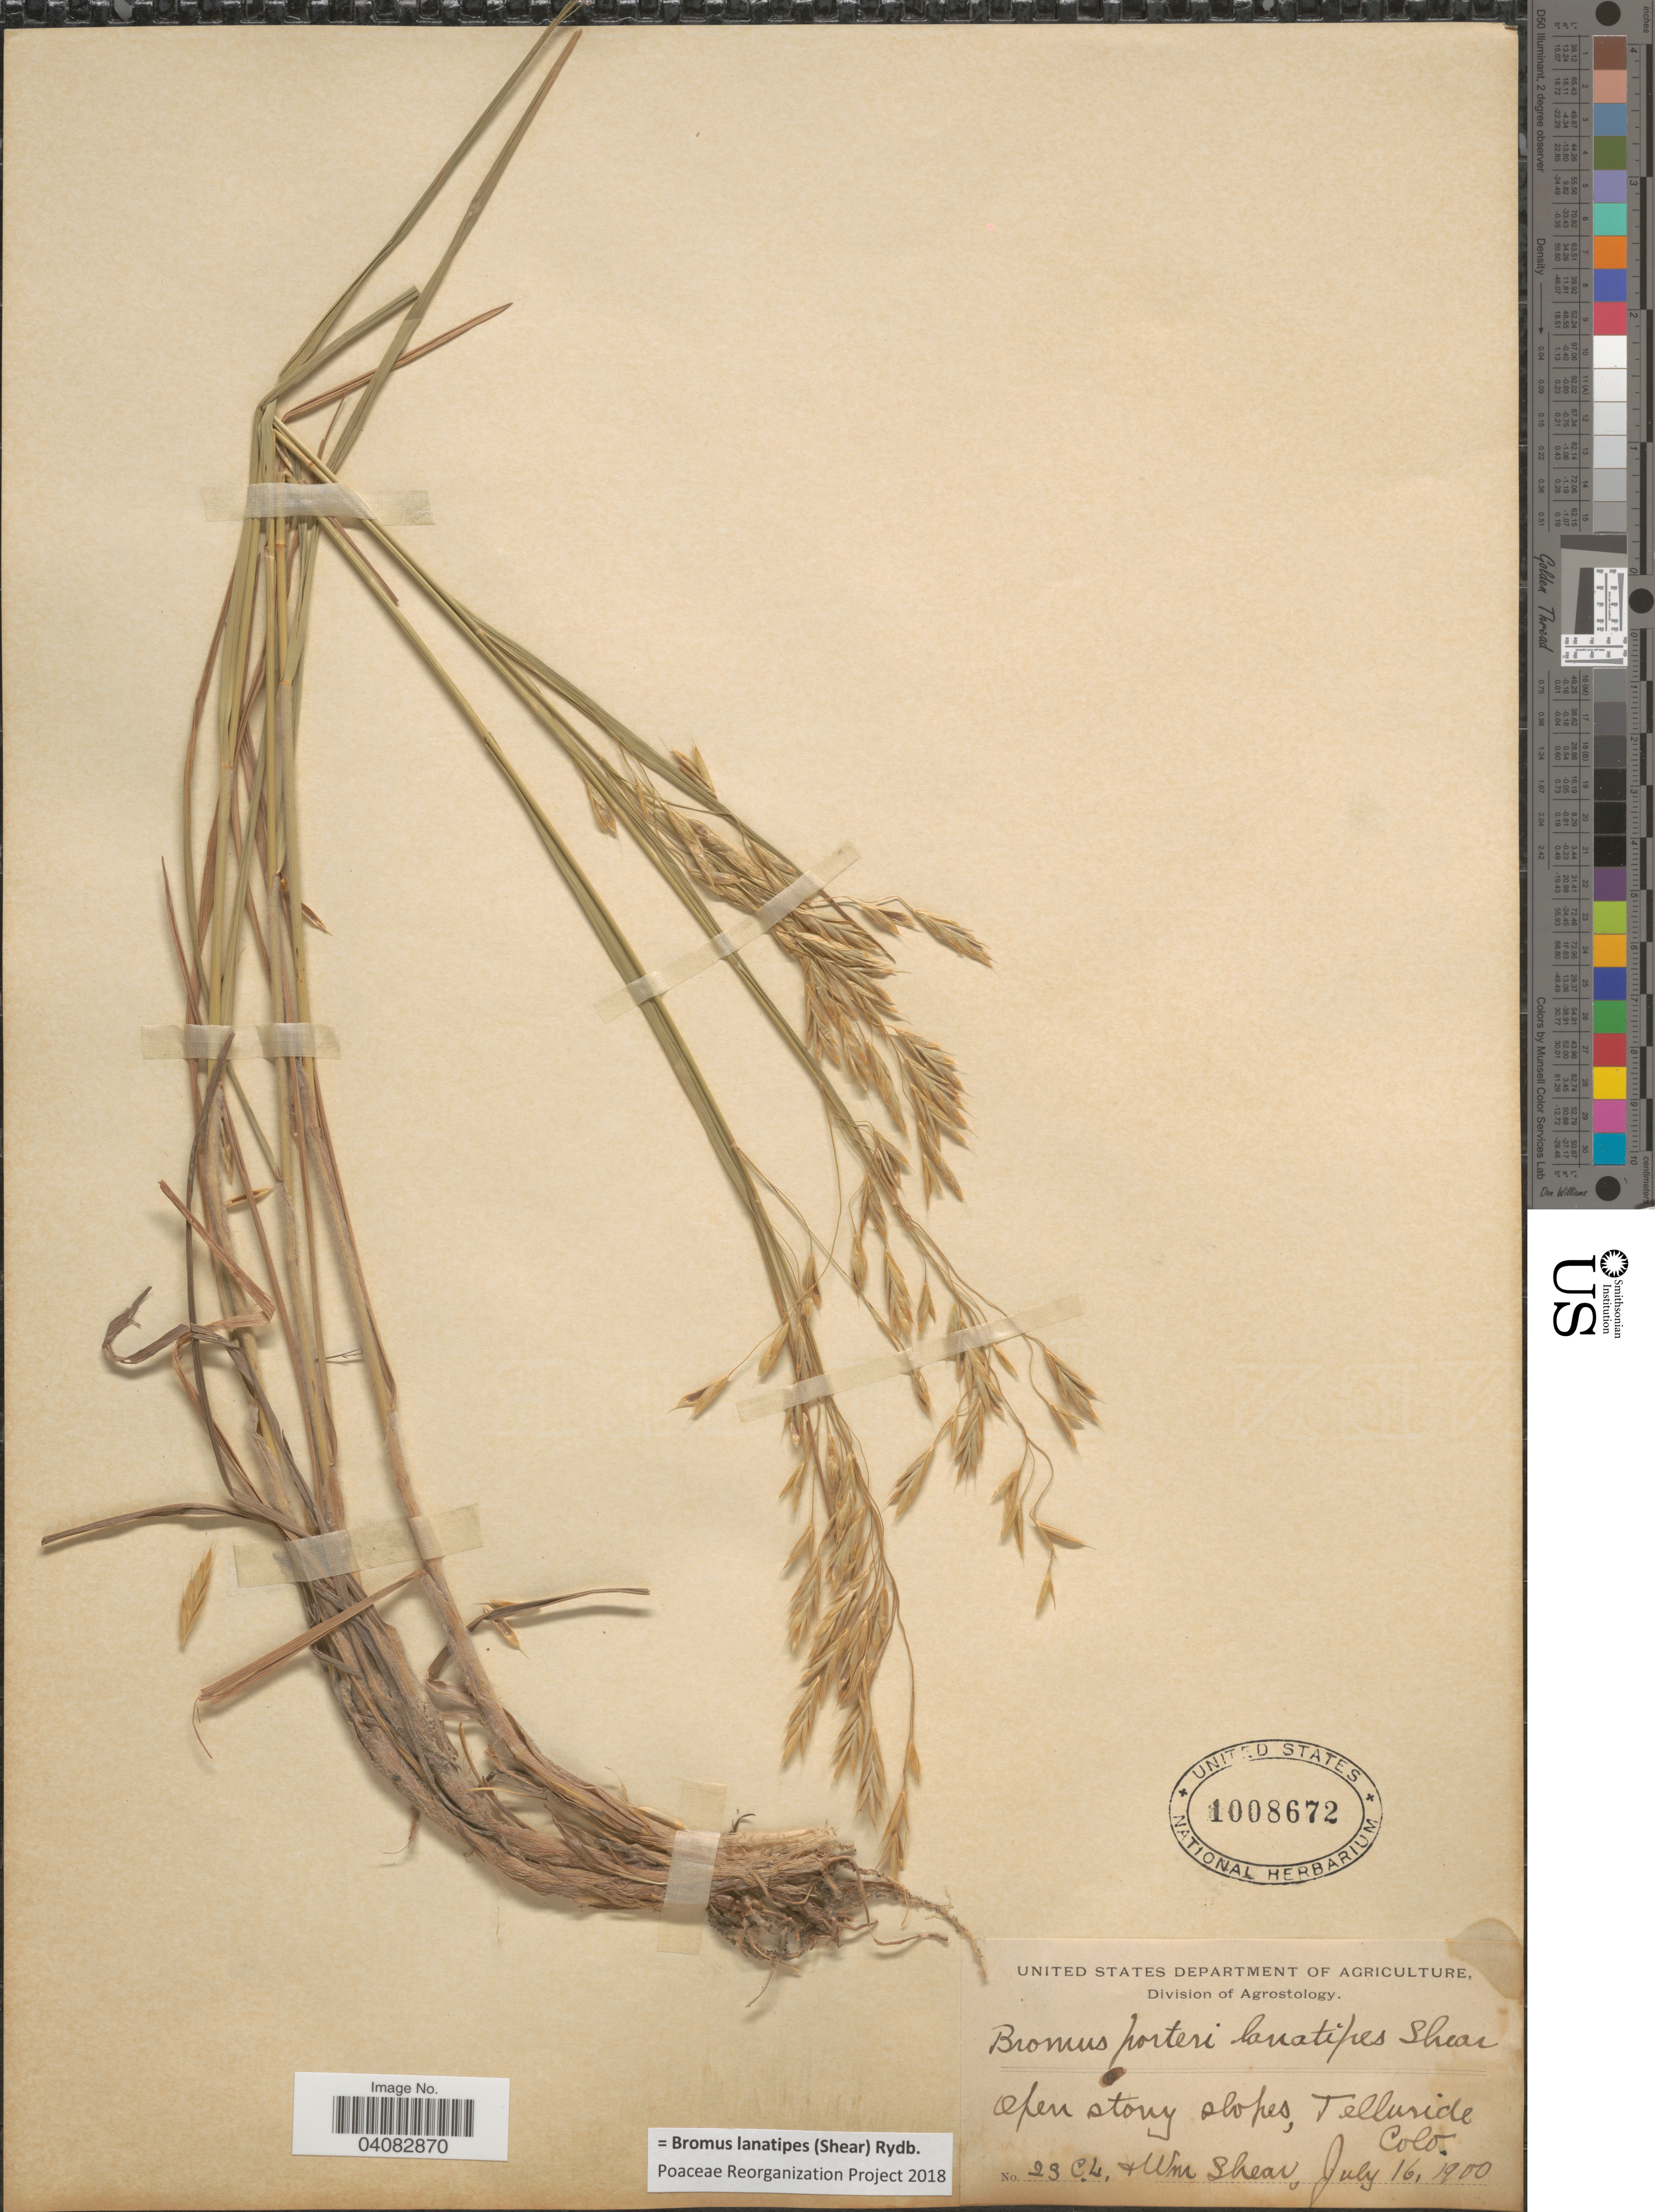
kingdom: Plantae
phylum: Tracheophyta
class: Liliopsida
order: Poales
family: Poaceae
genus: Bromus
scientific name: Bromus lanatipes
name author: (Shear) Rydb.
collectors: C. L. Shear & W. Shear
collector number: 23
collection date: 1900-07-16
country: United States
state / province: Colorado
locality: Open stony slopes, Telluride.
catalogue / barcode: US 1008672